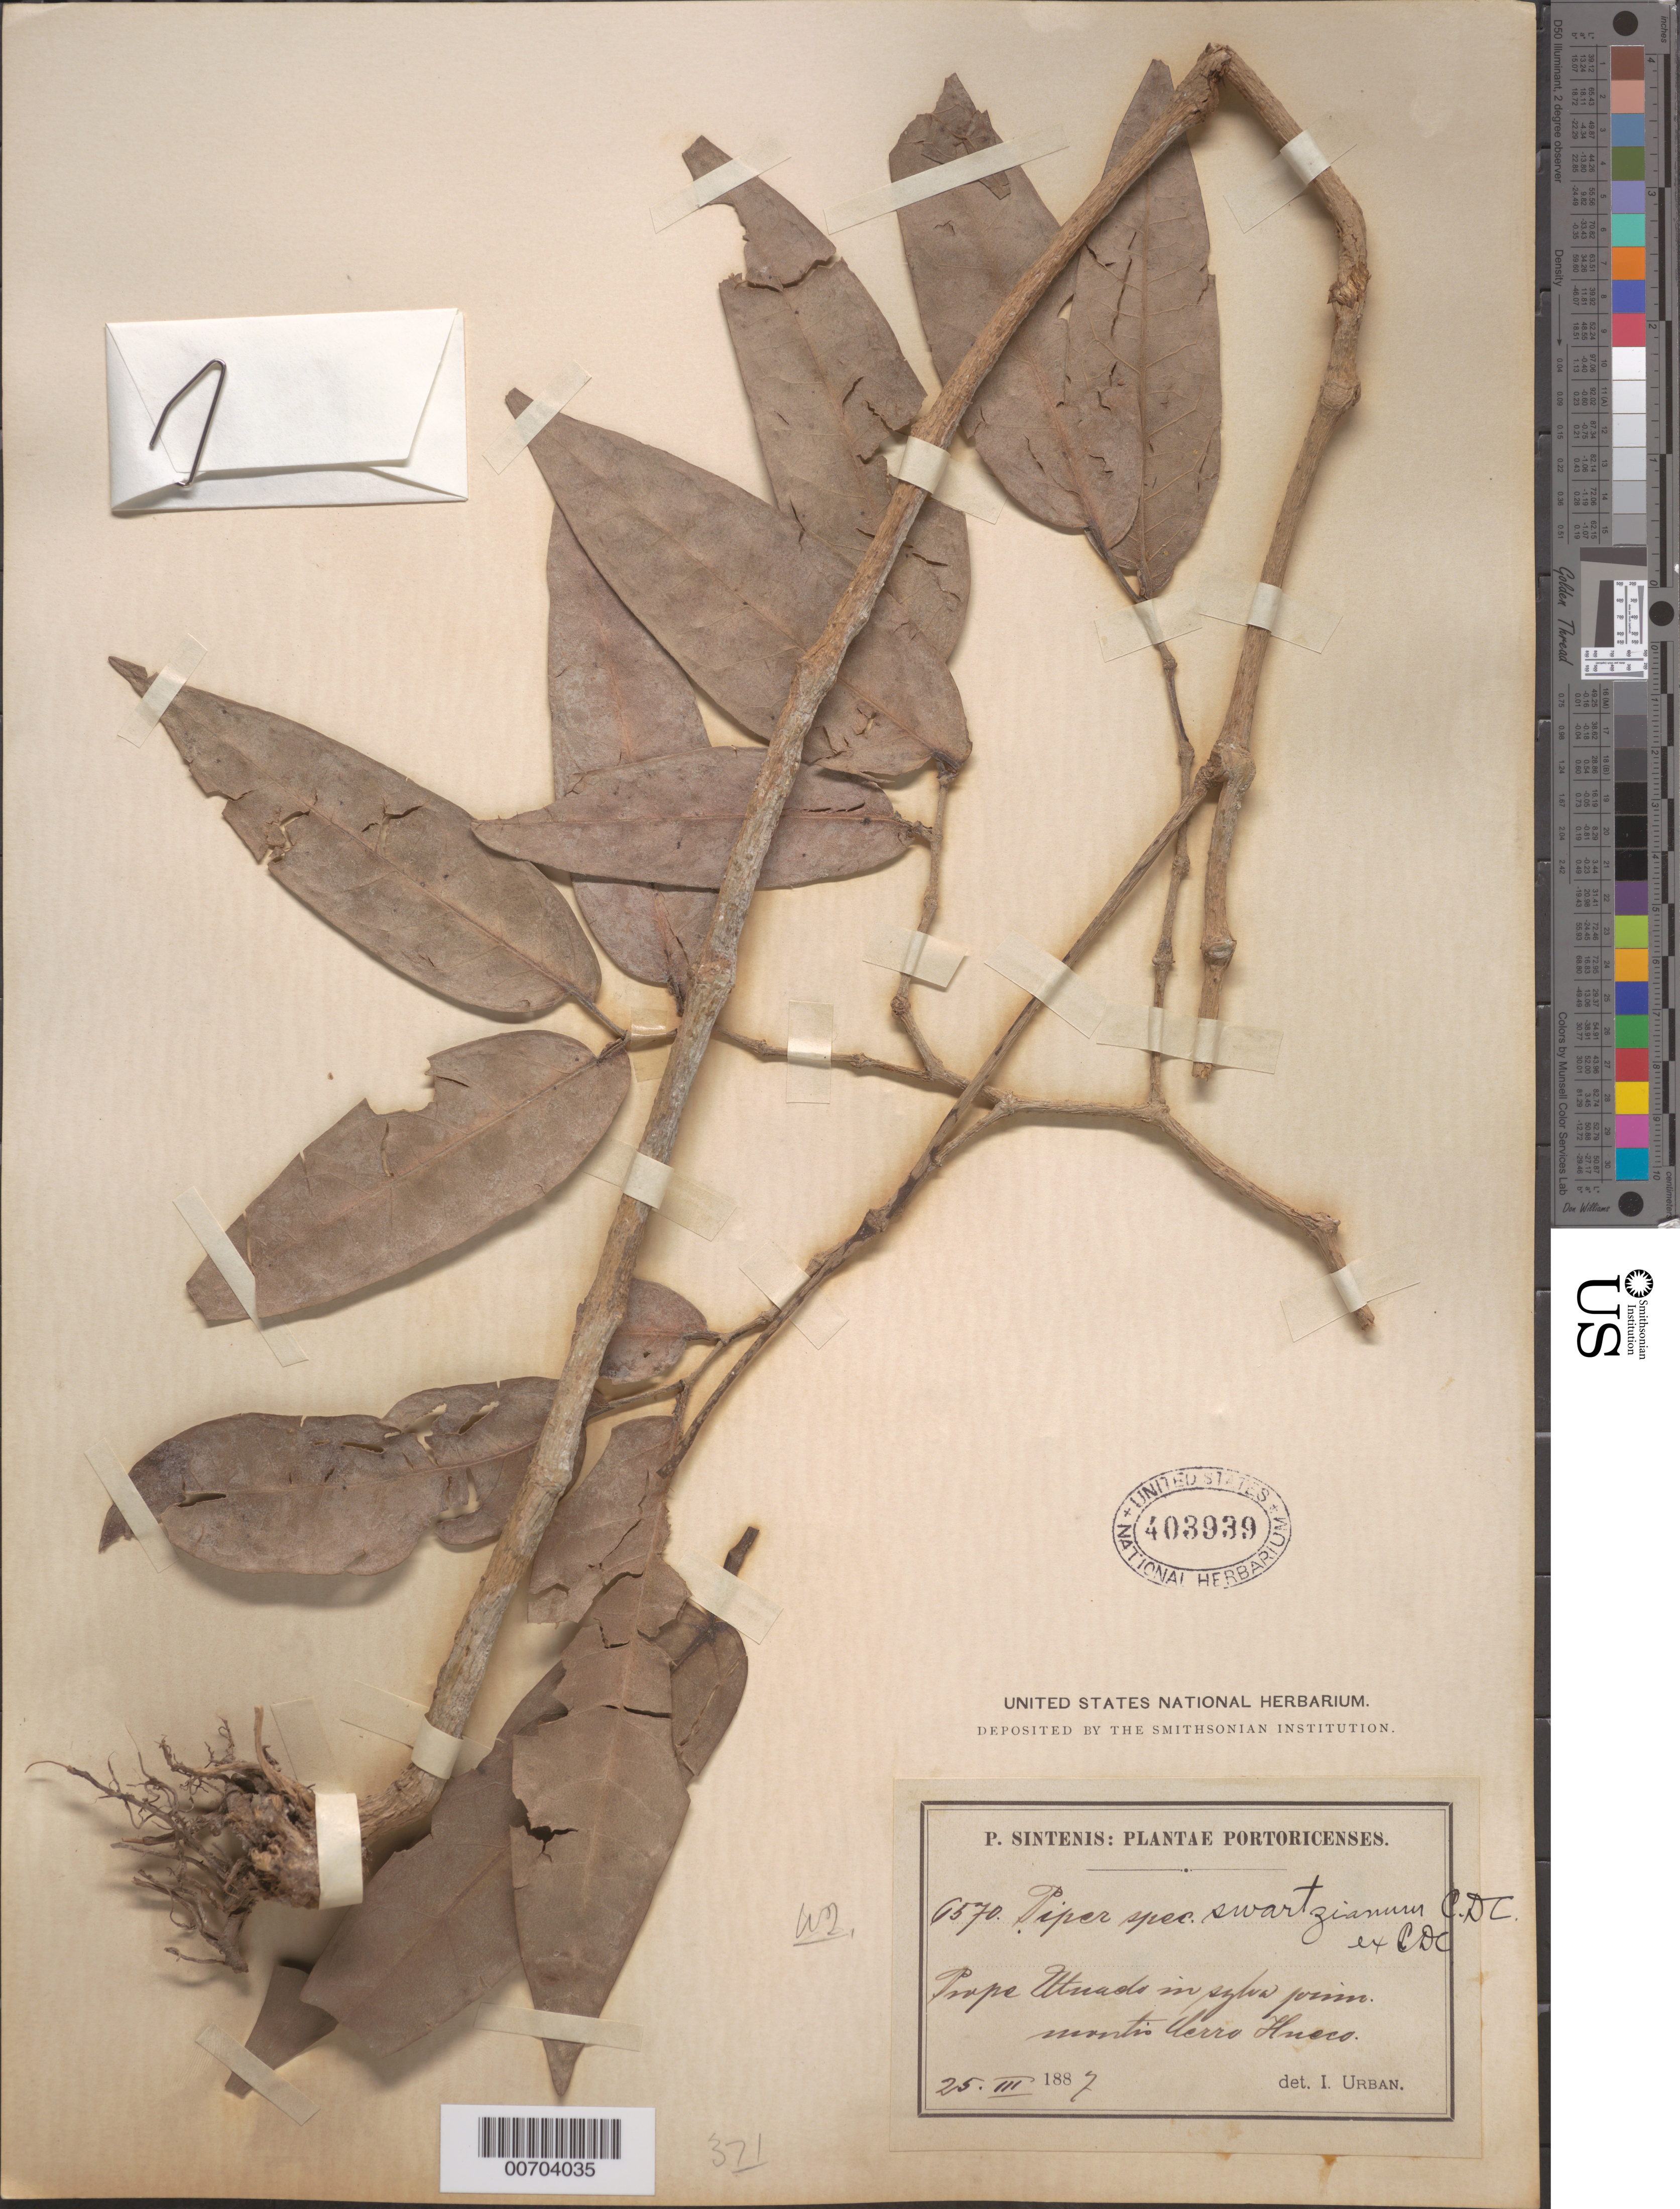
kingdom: Plantae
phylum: Tracheophyta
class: Magnoliopsida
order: Piperales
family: Piperaceae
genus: Piper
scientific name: Piper swartzianum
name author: (Miq.) C. DC.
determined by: Urban, Ignatz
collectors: P. Sintenis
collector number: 6570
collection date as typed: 25 Mar 1887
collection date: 1887-03-25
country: Puerto Rico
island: Greater Antilles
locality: Prope Utuado in sylva primo montis Clerro Flueco.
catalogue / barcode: US 403939